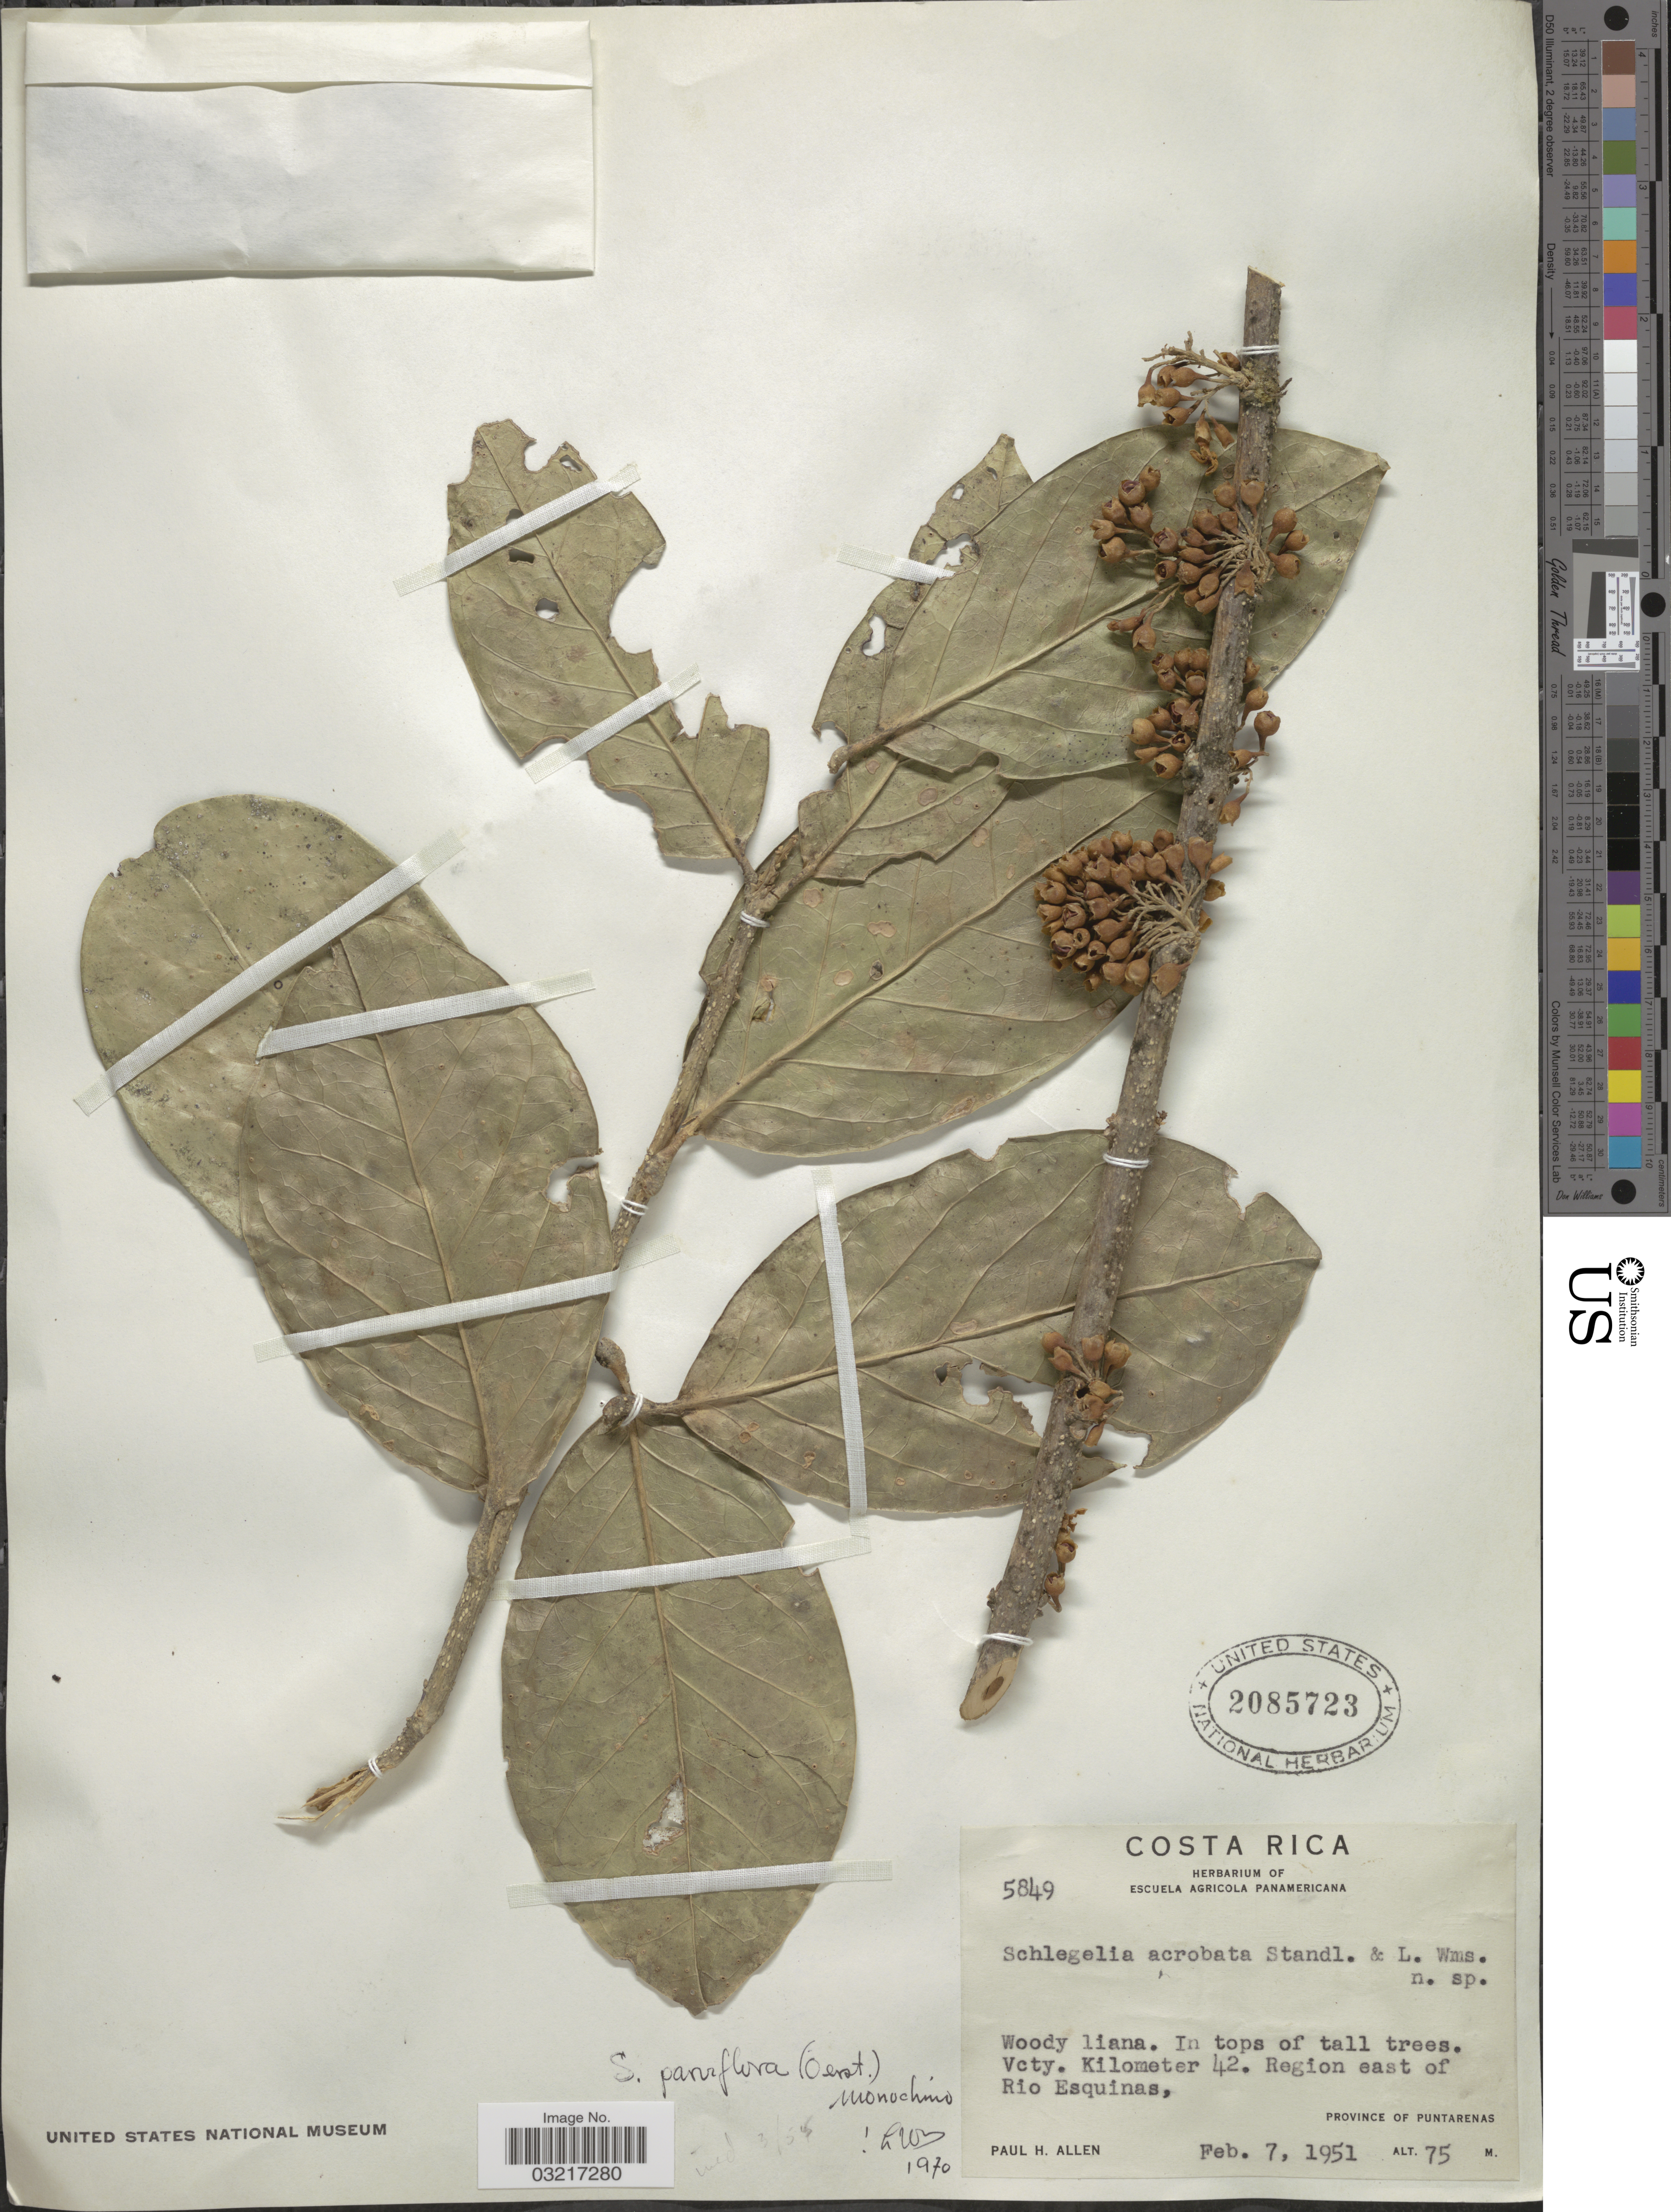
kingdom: Plantae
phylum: Tracheophyta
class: Magnoliopsida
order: Lamiales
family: Schlegeliaceae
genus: Schlegelia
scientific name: Schlegelia parviflora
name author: (Oerst.) Monach.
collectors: P. H. Allen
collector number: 5849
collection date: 1951-02-07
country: Costa Rica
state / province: Puntarenas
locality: Vcty. Kilometer 42. Region east of Rio Esquinas.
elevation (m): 75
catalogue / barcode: US 2085723